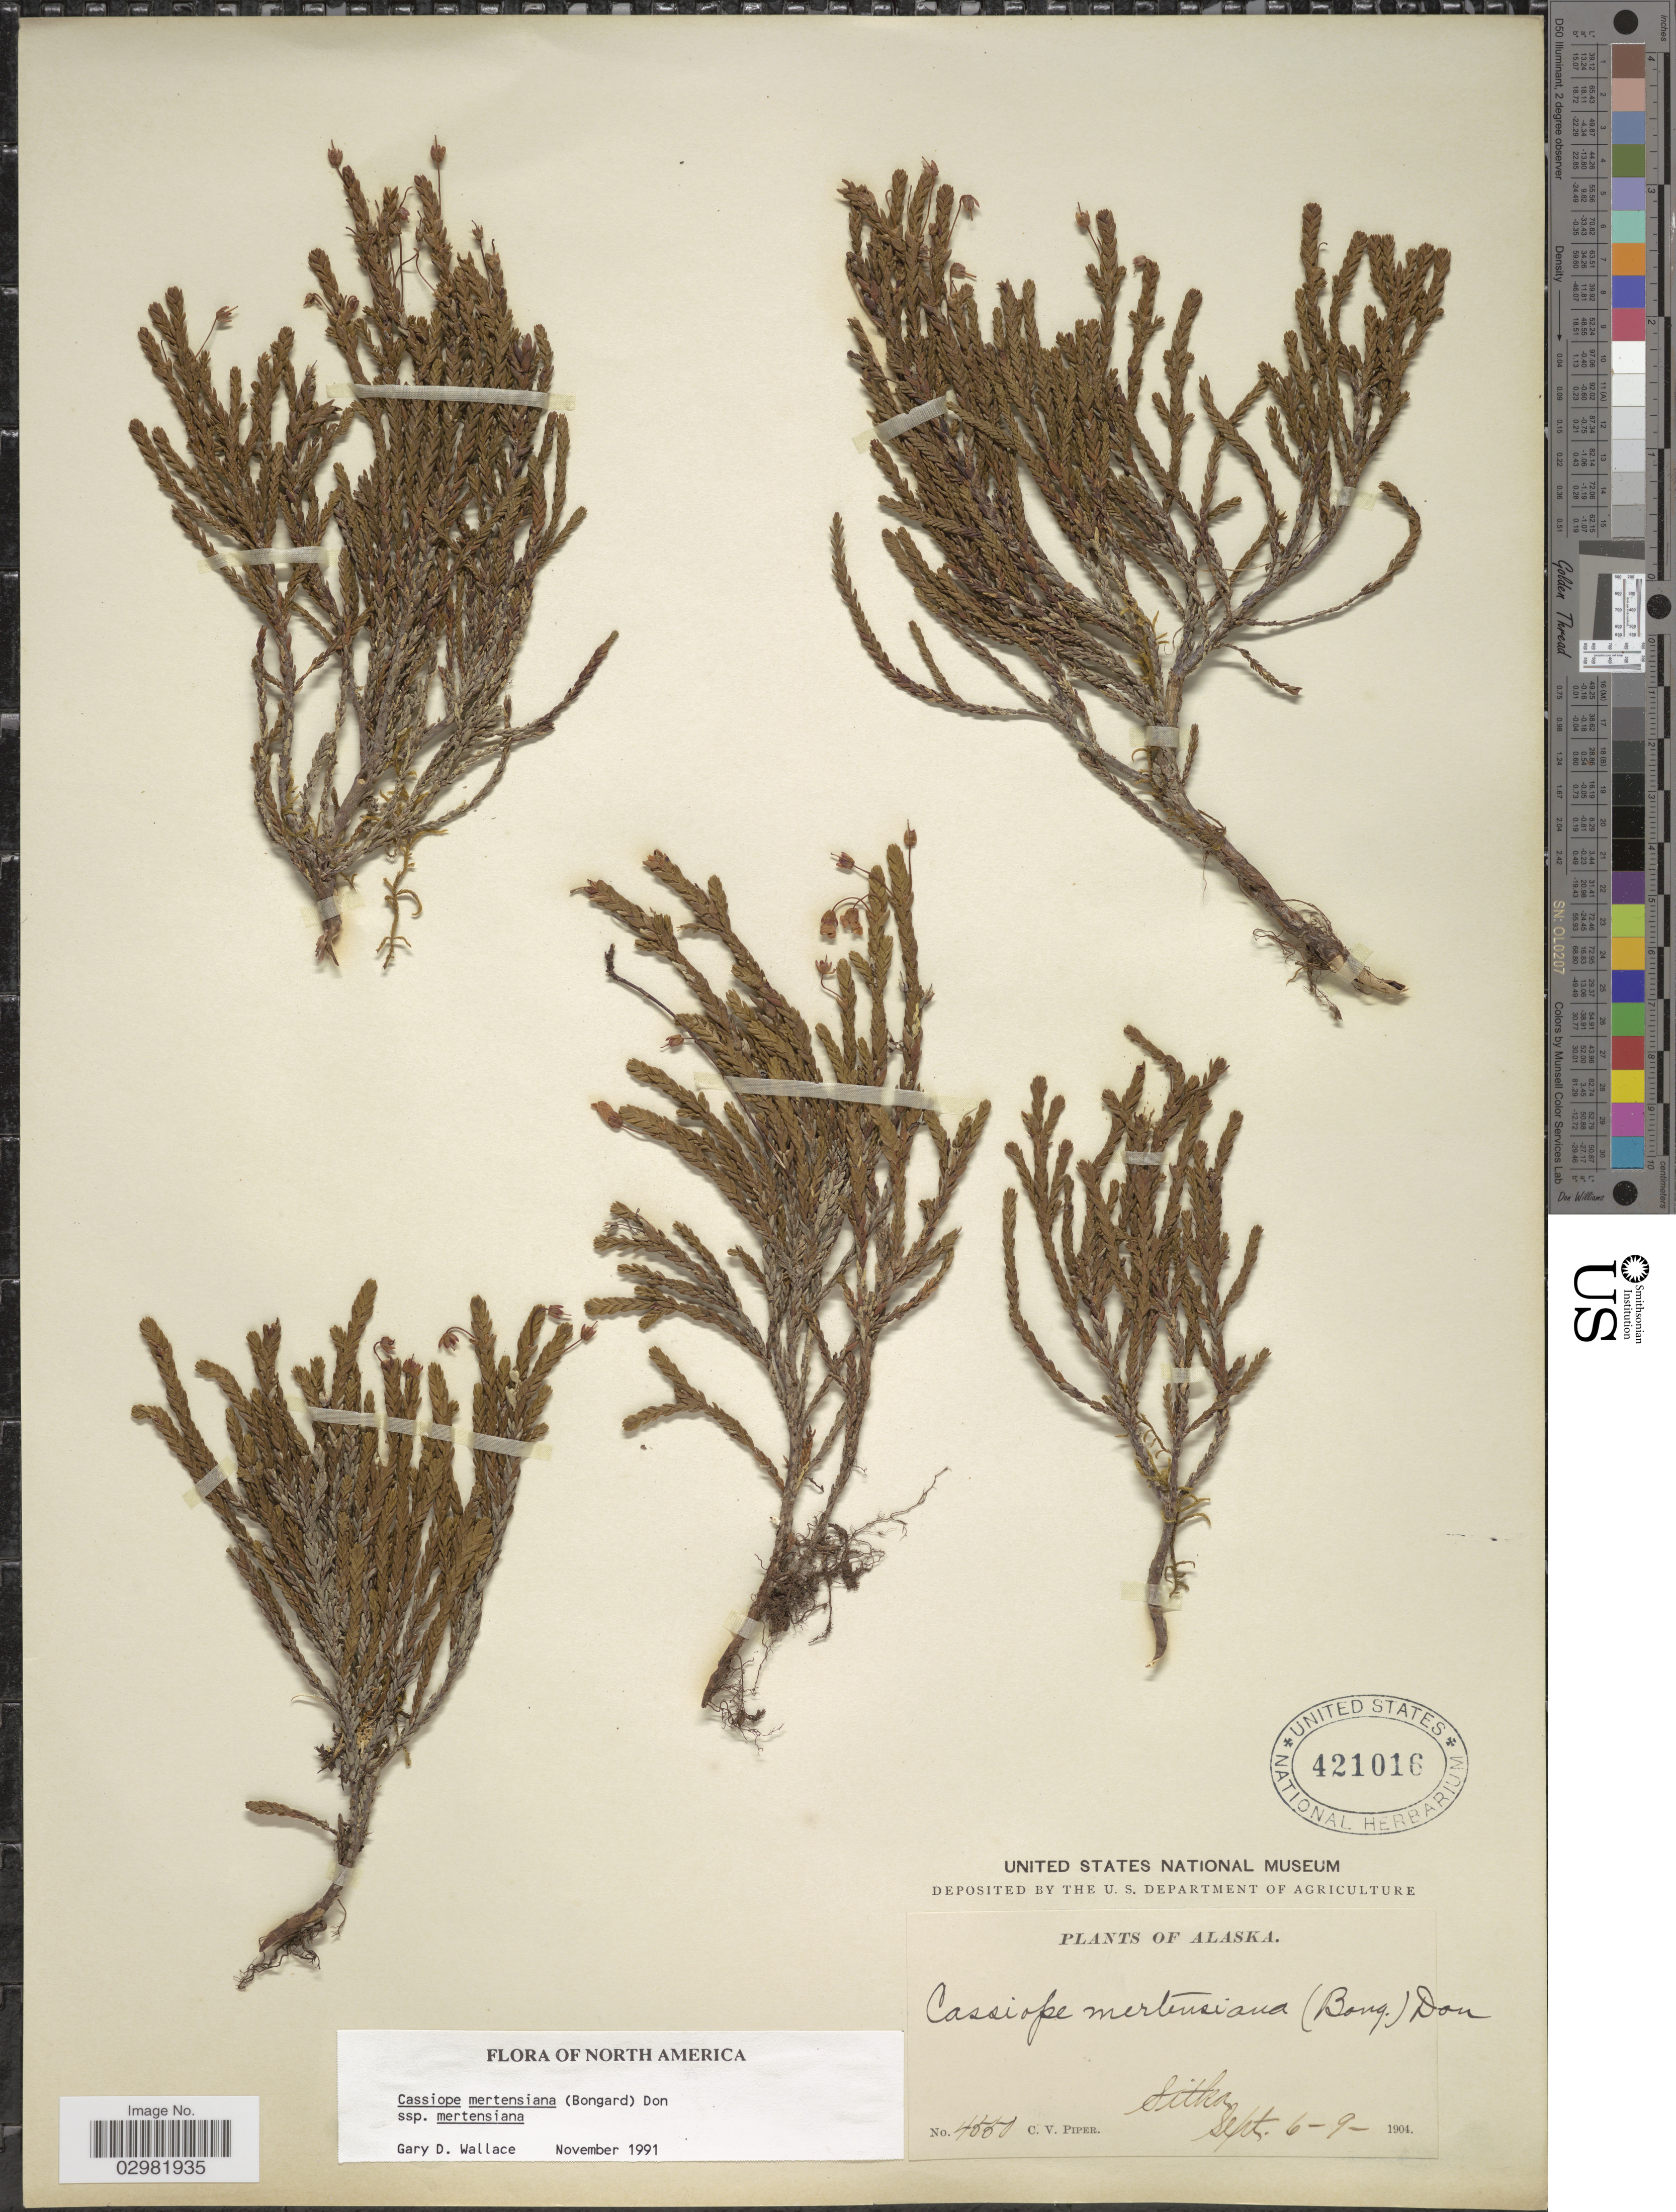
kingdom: Plantae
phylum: Tracheophyta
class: Magnoliopsida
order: Ericales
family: Ericaceae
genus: Cassiope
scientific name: Cassiope mertensiana subsp. mertensiana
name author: (Bong.) G. Don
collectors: C. V. Piper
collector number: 4551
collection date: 1904-09-06/1904-09-09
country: United States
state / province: Alaska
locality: Sitka.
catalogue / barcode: US 421016